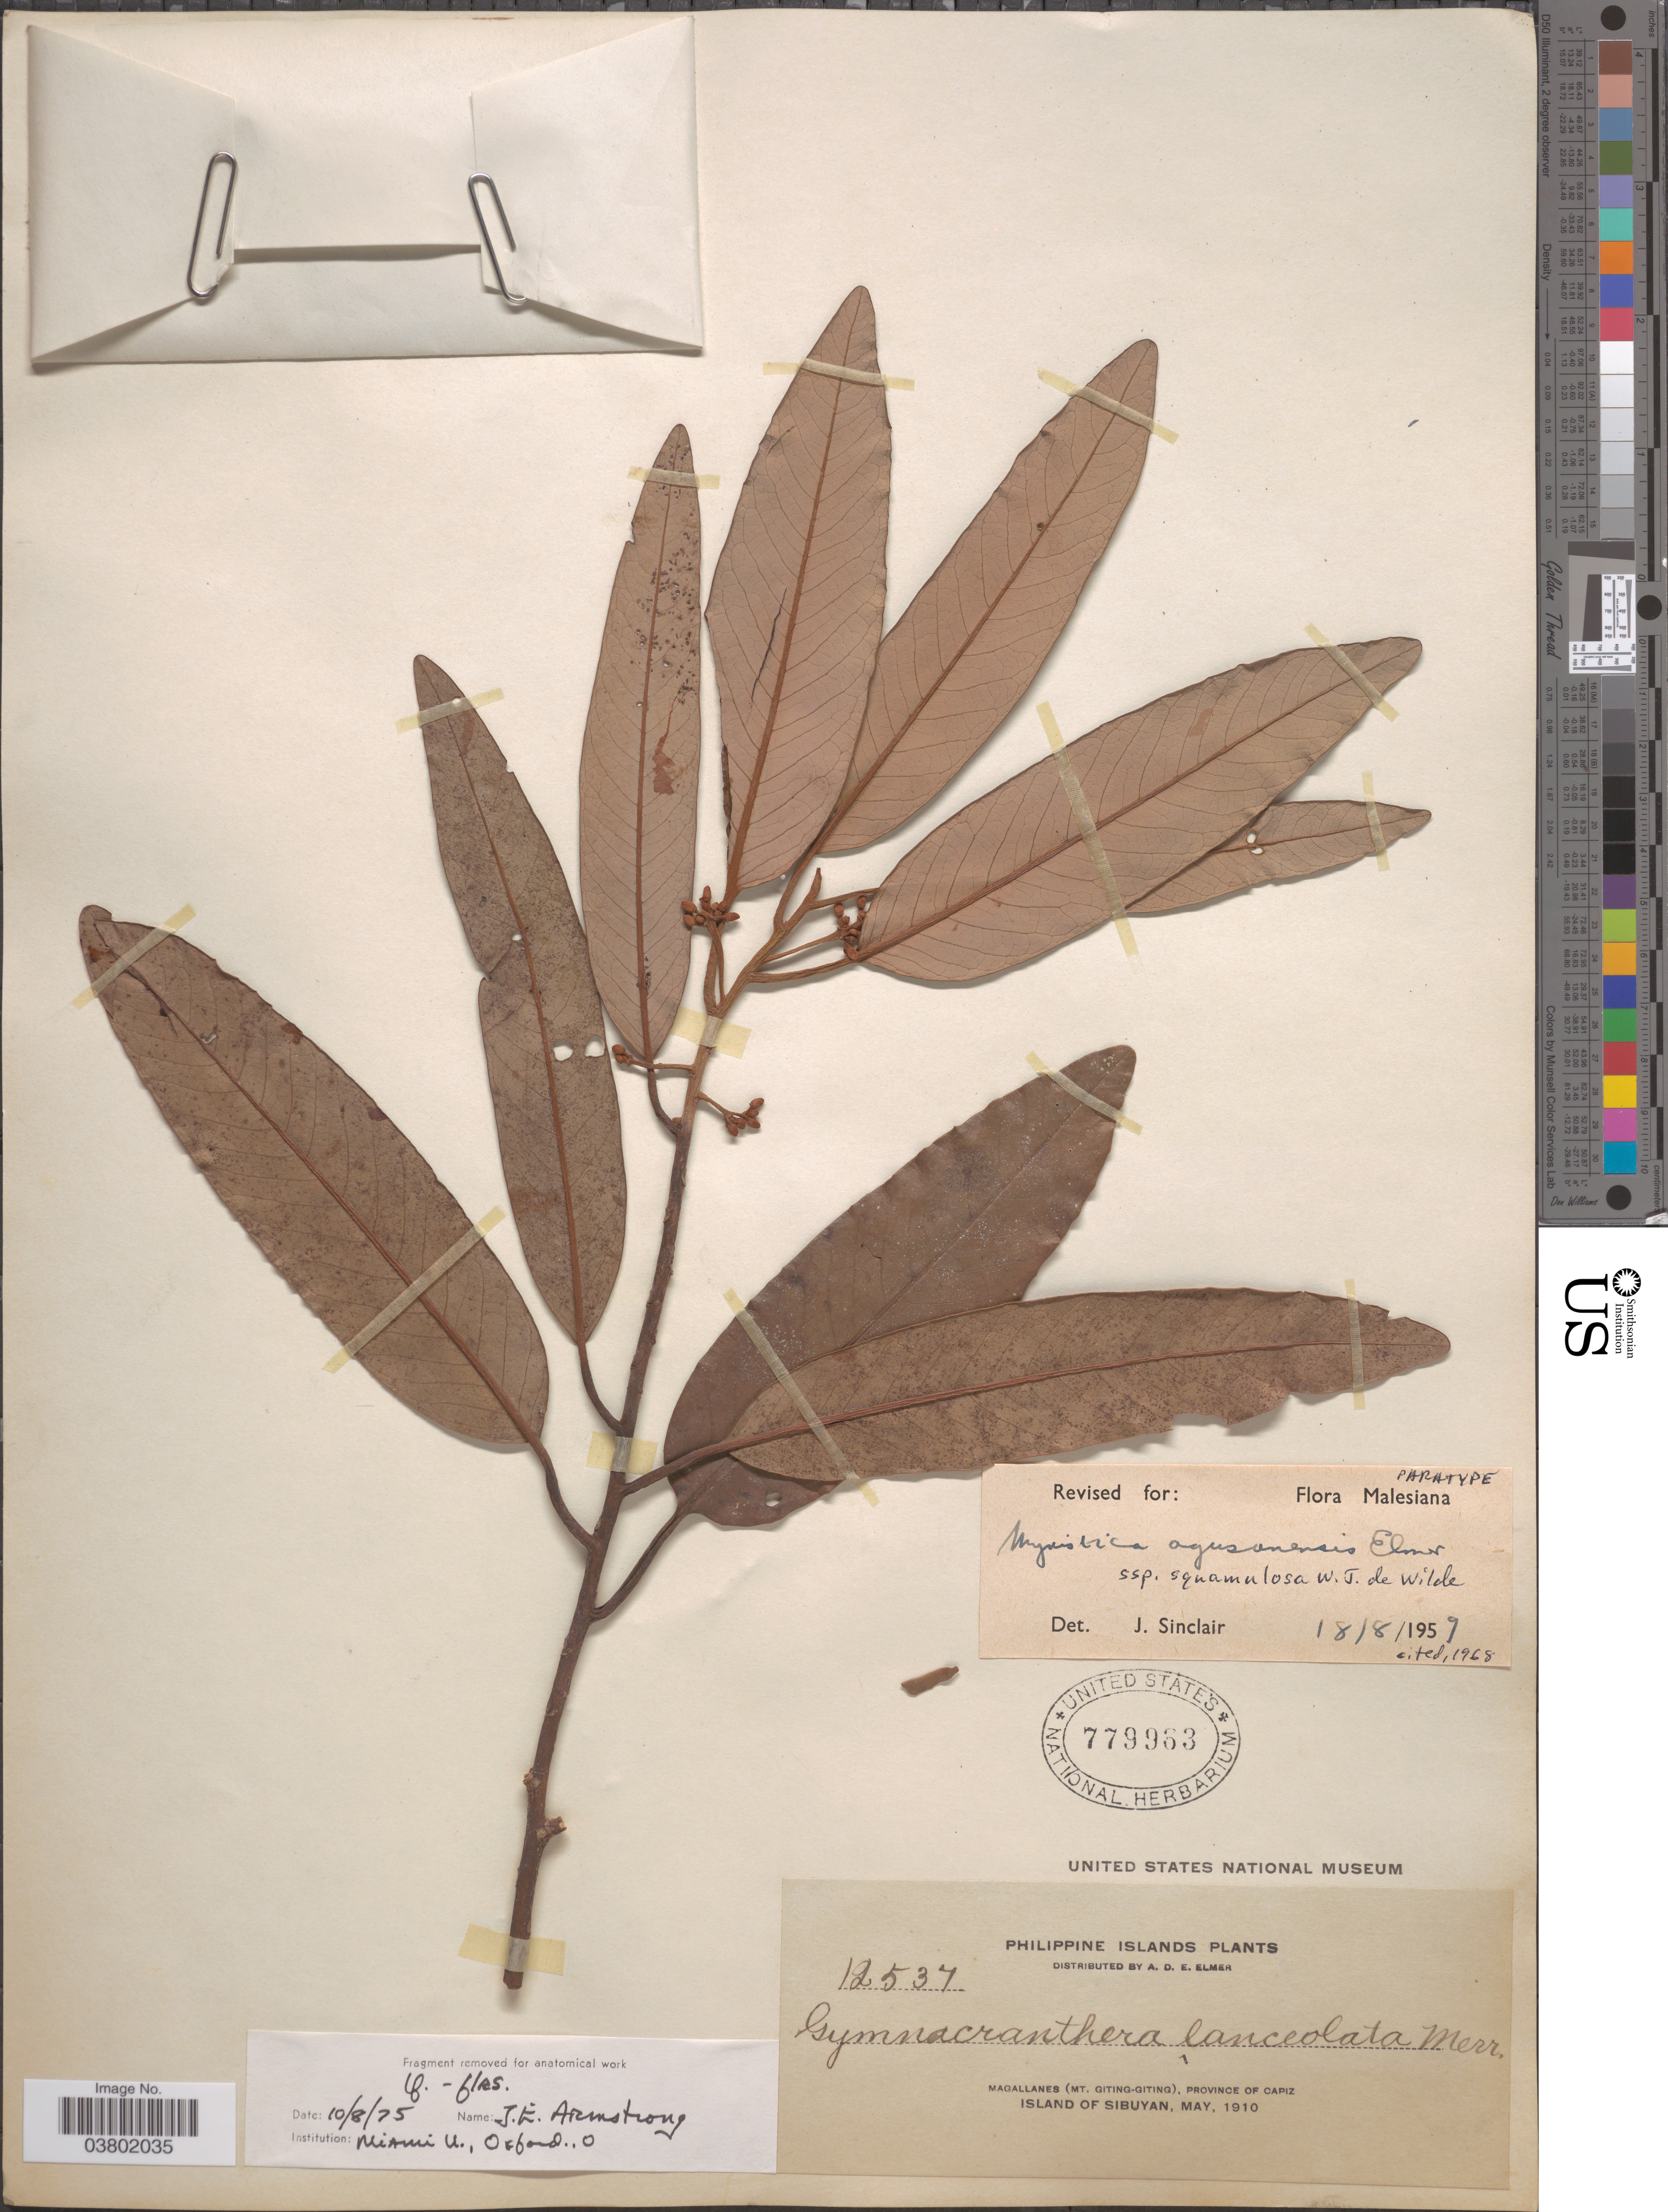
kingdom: Plantae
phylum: Tracheophyta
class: Magnoliopsida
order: Magnoliales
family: Myristicaceae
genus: Myristica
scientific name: Myristica agusanensis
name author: Elmer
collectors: A. D. E. Elmer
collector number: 12537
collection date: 1910-05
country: Philippines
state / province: Western Visayas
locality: Philippine Islands. Magallanes (Mt. Giting-Giting), Province of Capiz. Island of Sibuyan.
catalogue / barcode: US 779963